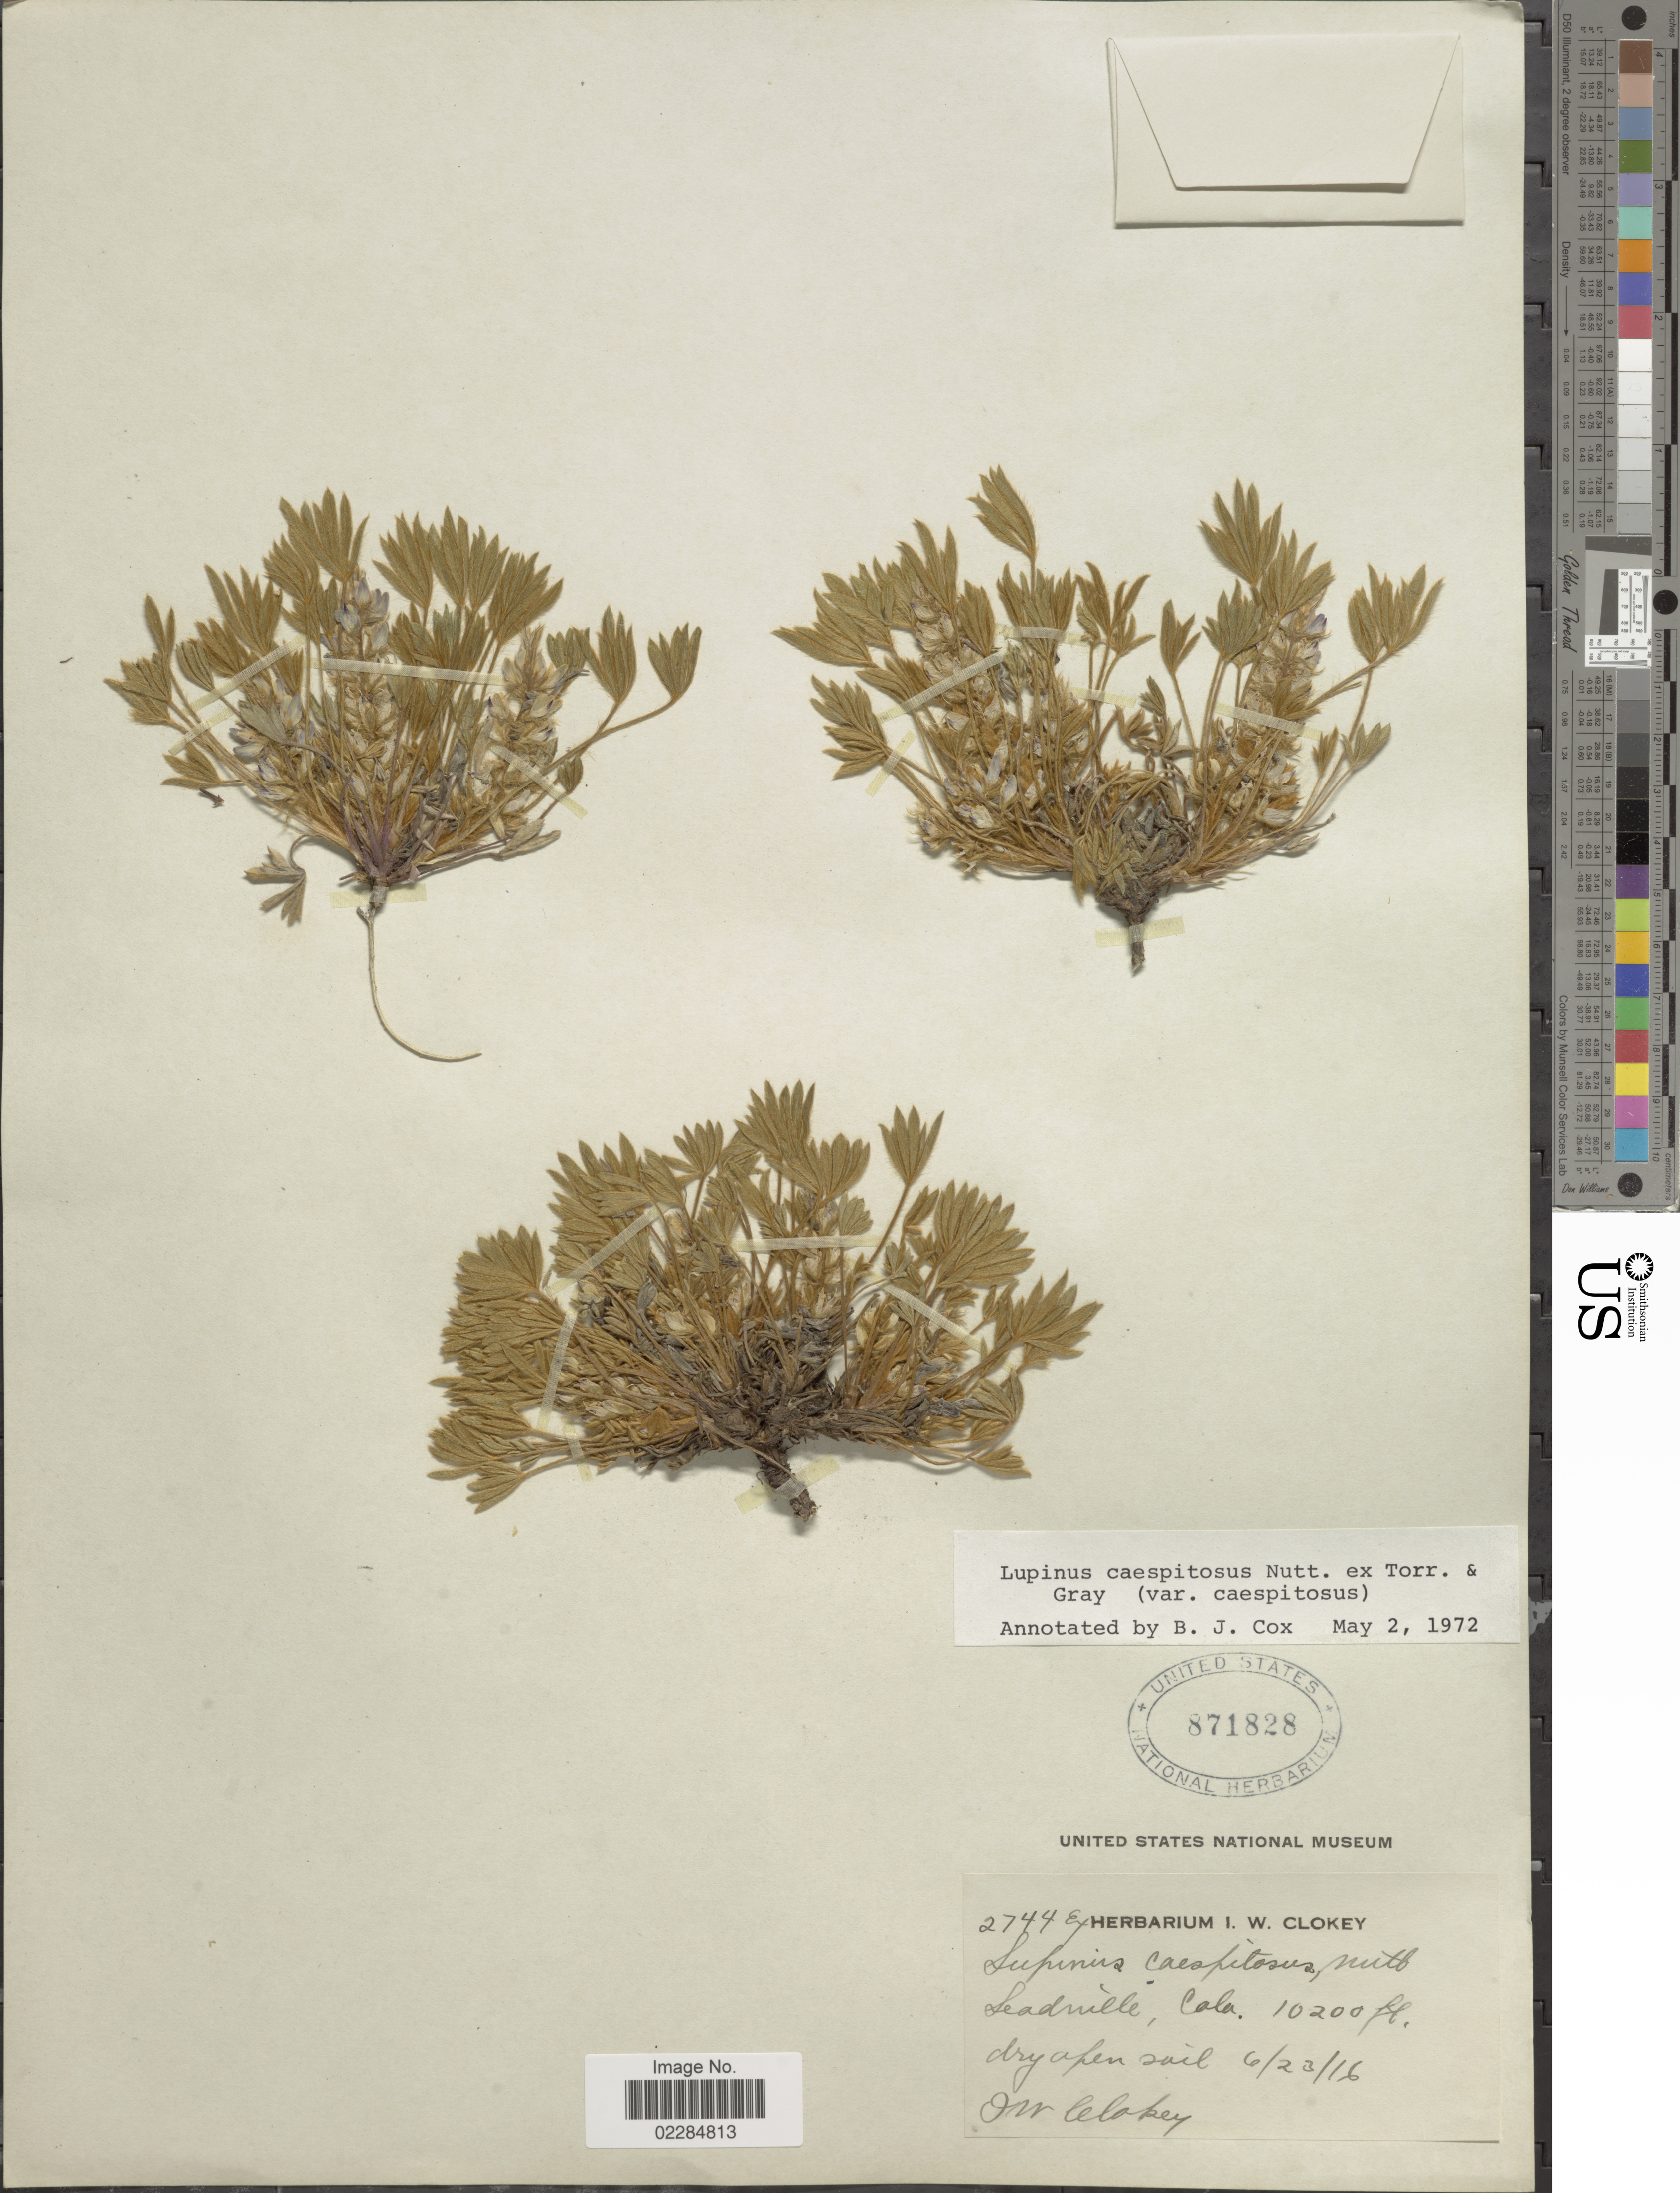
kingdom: Plantae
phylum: Tracheophyta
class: Magnoliopsida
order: Fabales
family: Fabaceae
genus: Lupinus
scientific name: Lupinus caespitosus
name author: Nutt.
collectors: I. W. Clokey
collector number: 2744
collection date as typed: Transcribed d/m/y: 23/6/16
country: United States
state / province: Colorado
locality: Leadville, dry open soil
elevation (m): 3109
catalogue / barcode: US 871828